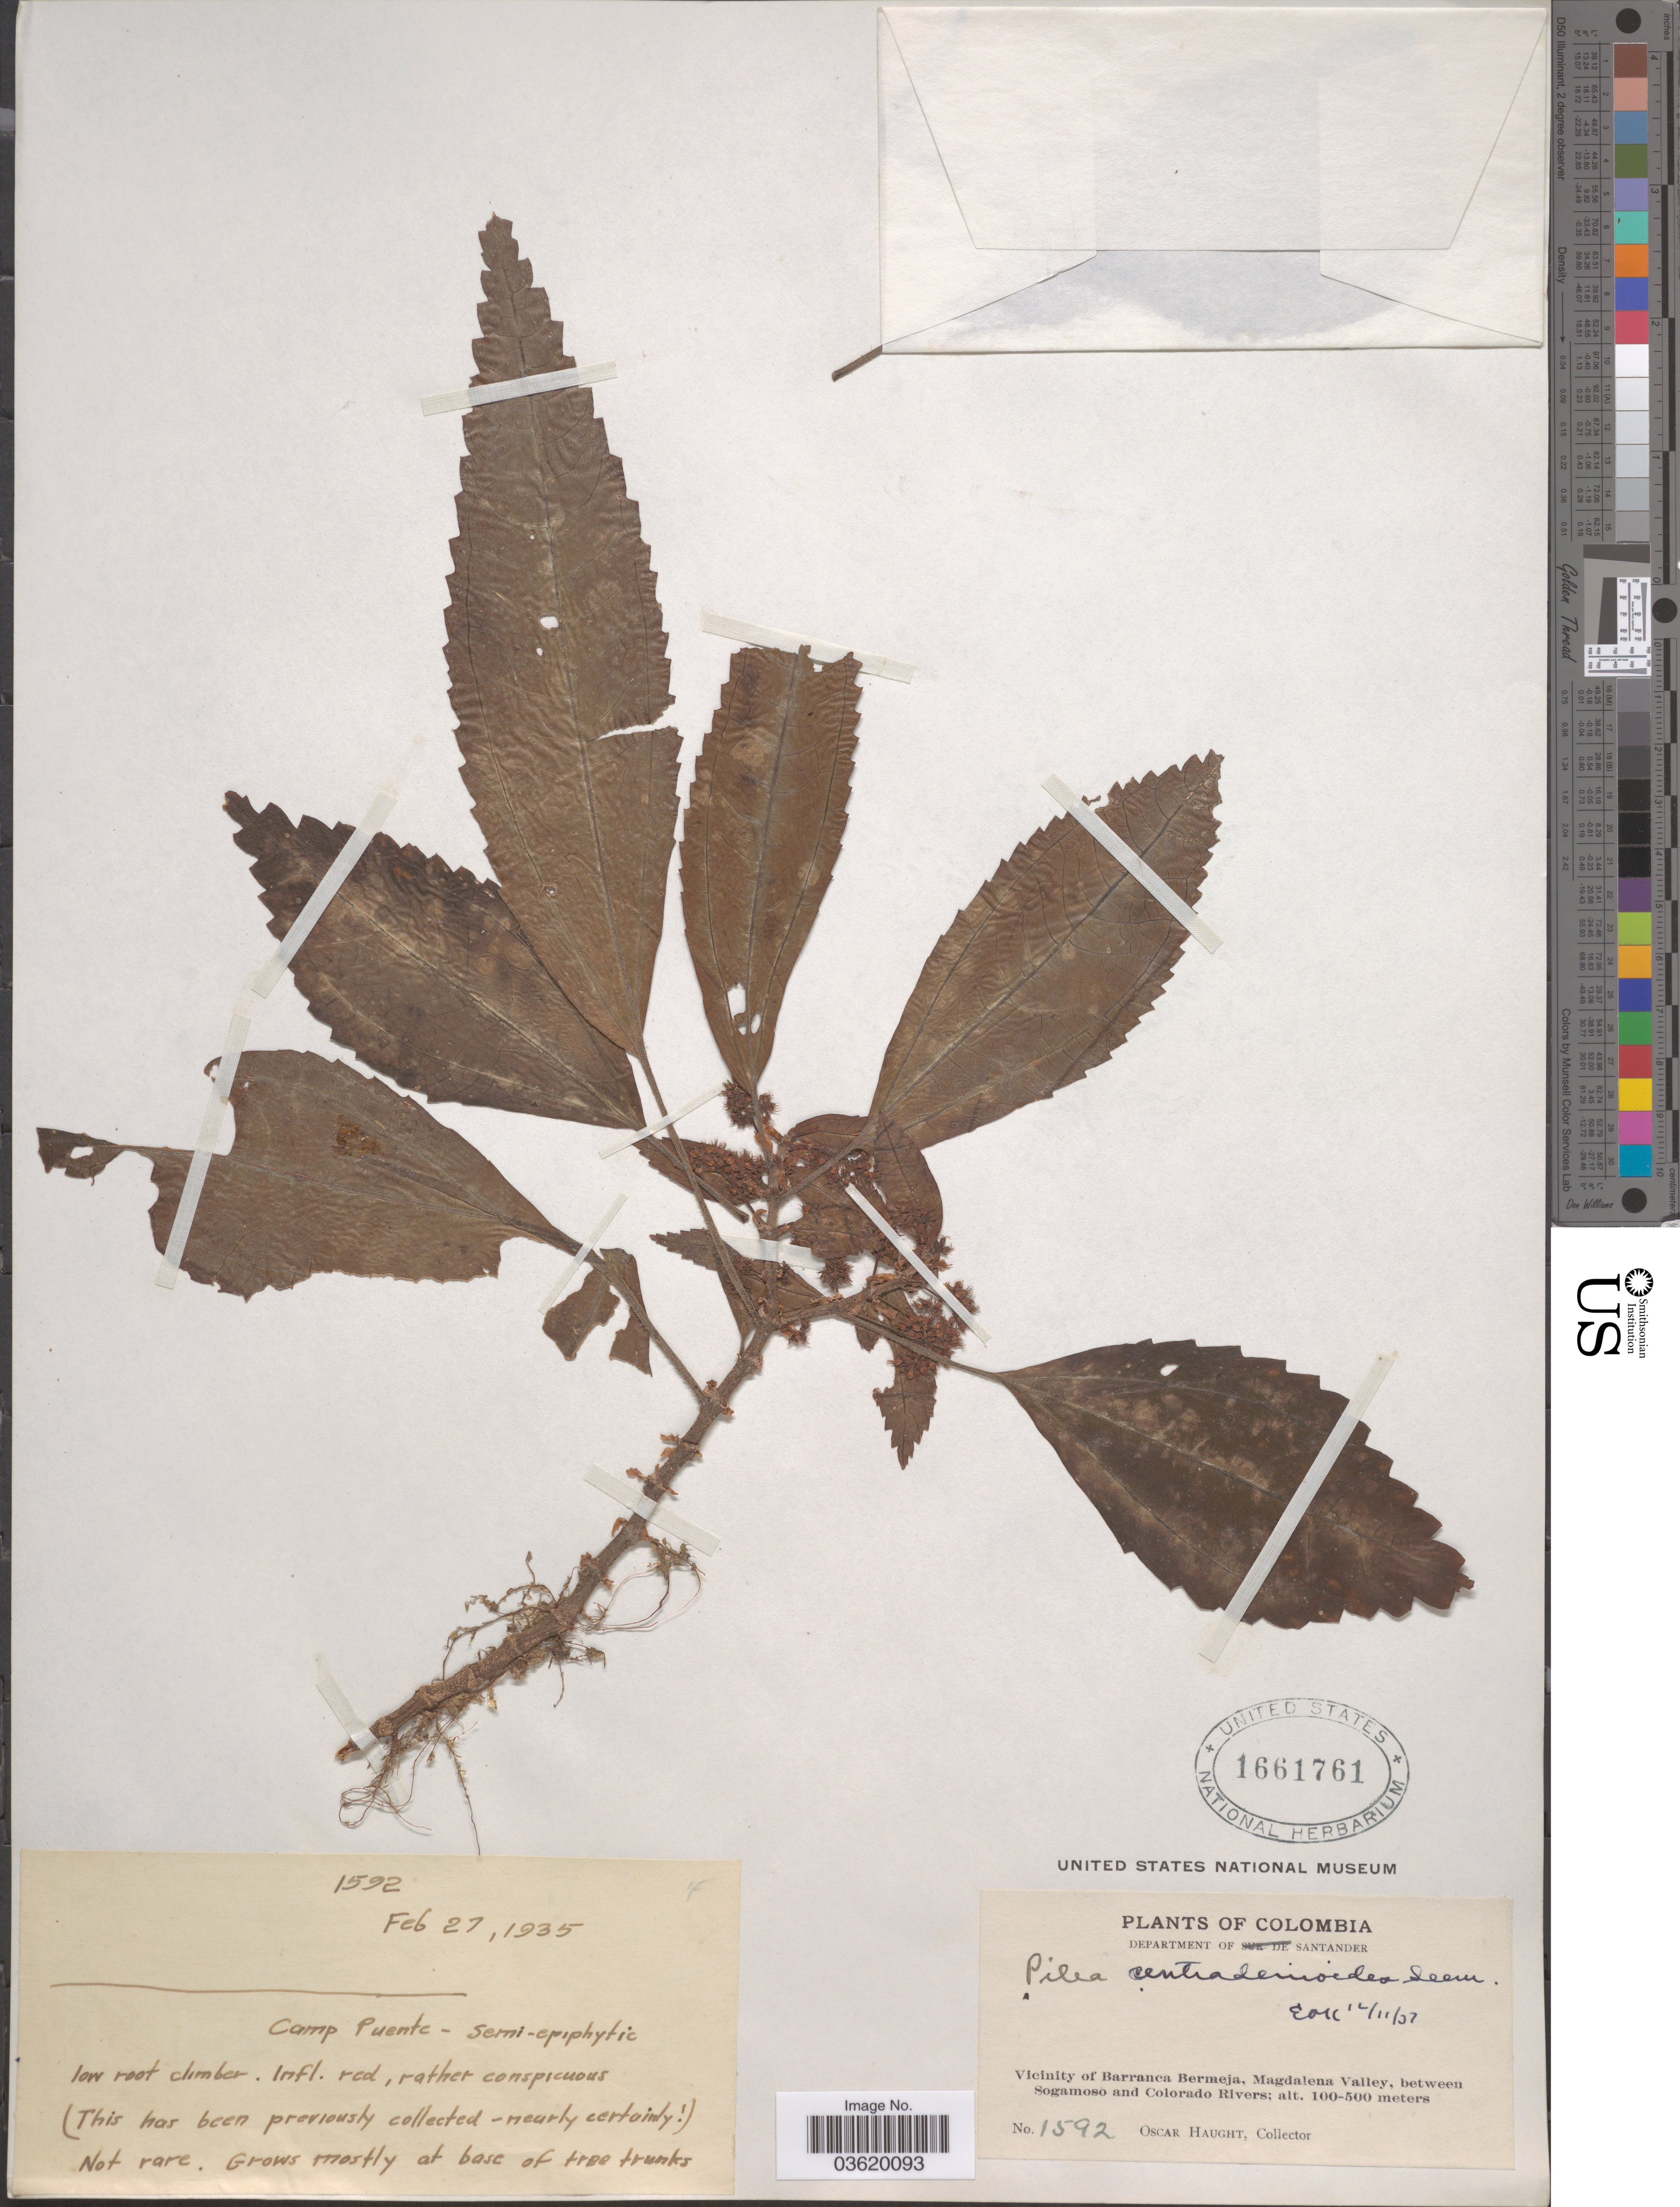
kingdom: Plantae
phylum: Tracheophyta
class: Magnoliopsida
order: Rosales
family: Urticaceae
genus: Pilea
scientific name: Pilea centradenioides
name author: Seem.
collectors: O. Haught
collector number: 1592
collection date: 1935-02-27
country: Colombia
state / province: Santander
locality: Camp Puente. Department of Santander. Vicinity of Barranca Bermeja, Magdalena Valley, between Sogamoso and Colorado Rivers.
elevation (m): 100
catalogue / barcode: US 1661761